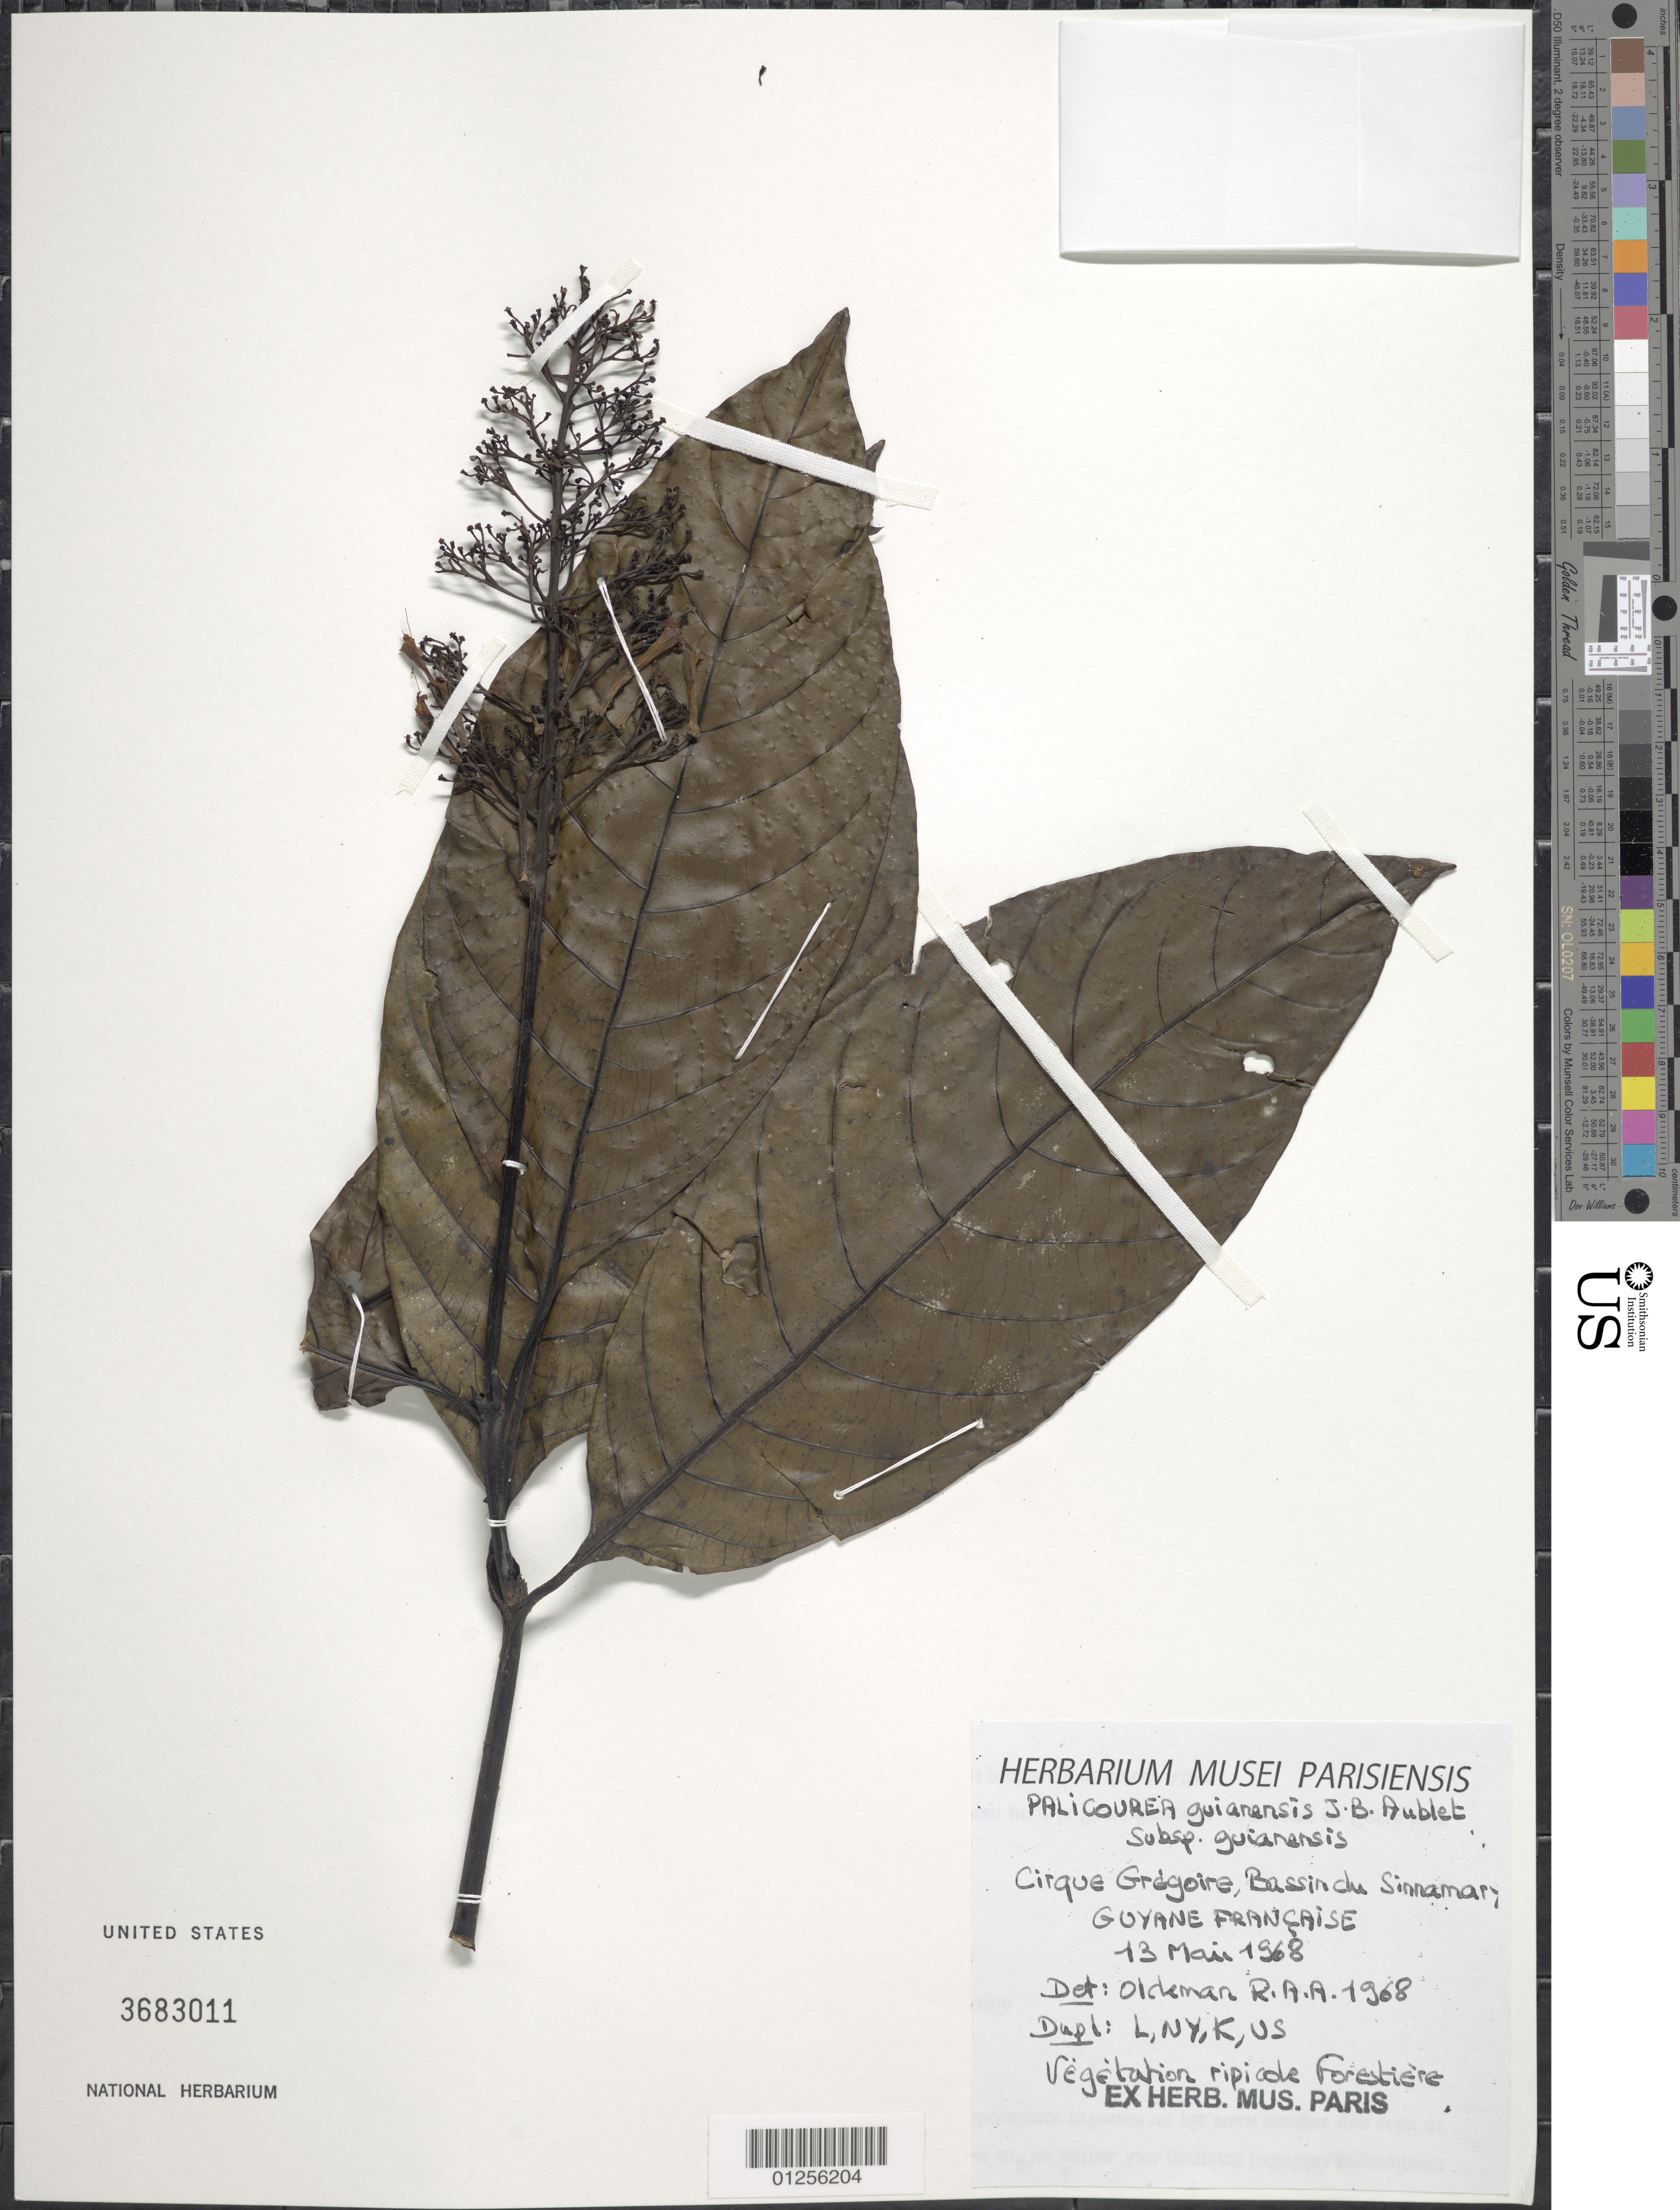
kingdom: Plantae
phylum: Tracheophyta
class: Magnoliopsida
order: Gentianales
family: Rubiaceae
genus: Palicourea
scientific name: Palicourea guianensis subsp. guianensis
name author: Aubl.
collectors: R. Oldeman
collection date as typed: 13-May-68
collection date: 1968-05-13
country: French Guiana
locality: Crique Grégoire, Fleuve Sinnamary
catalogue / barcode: US 3683011